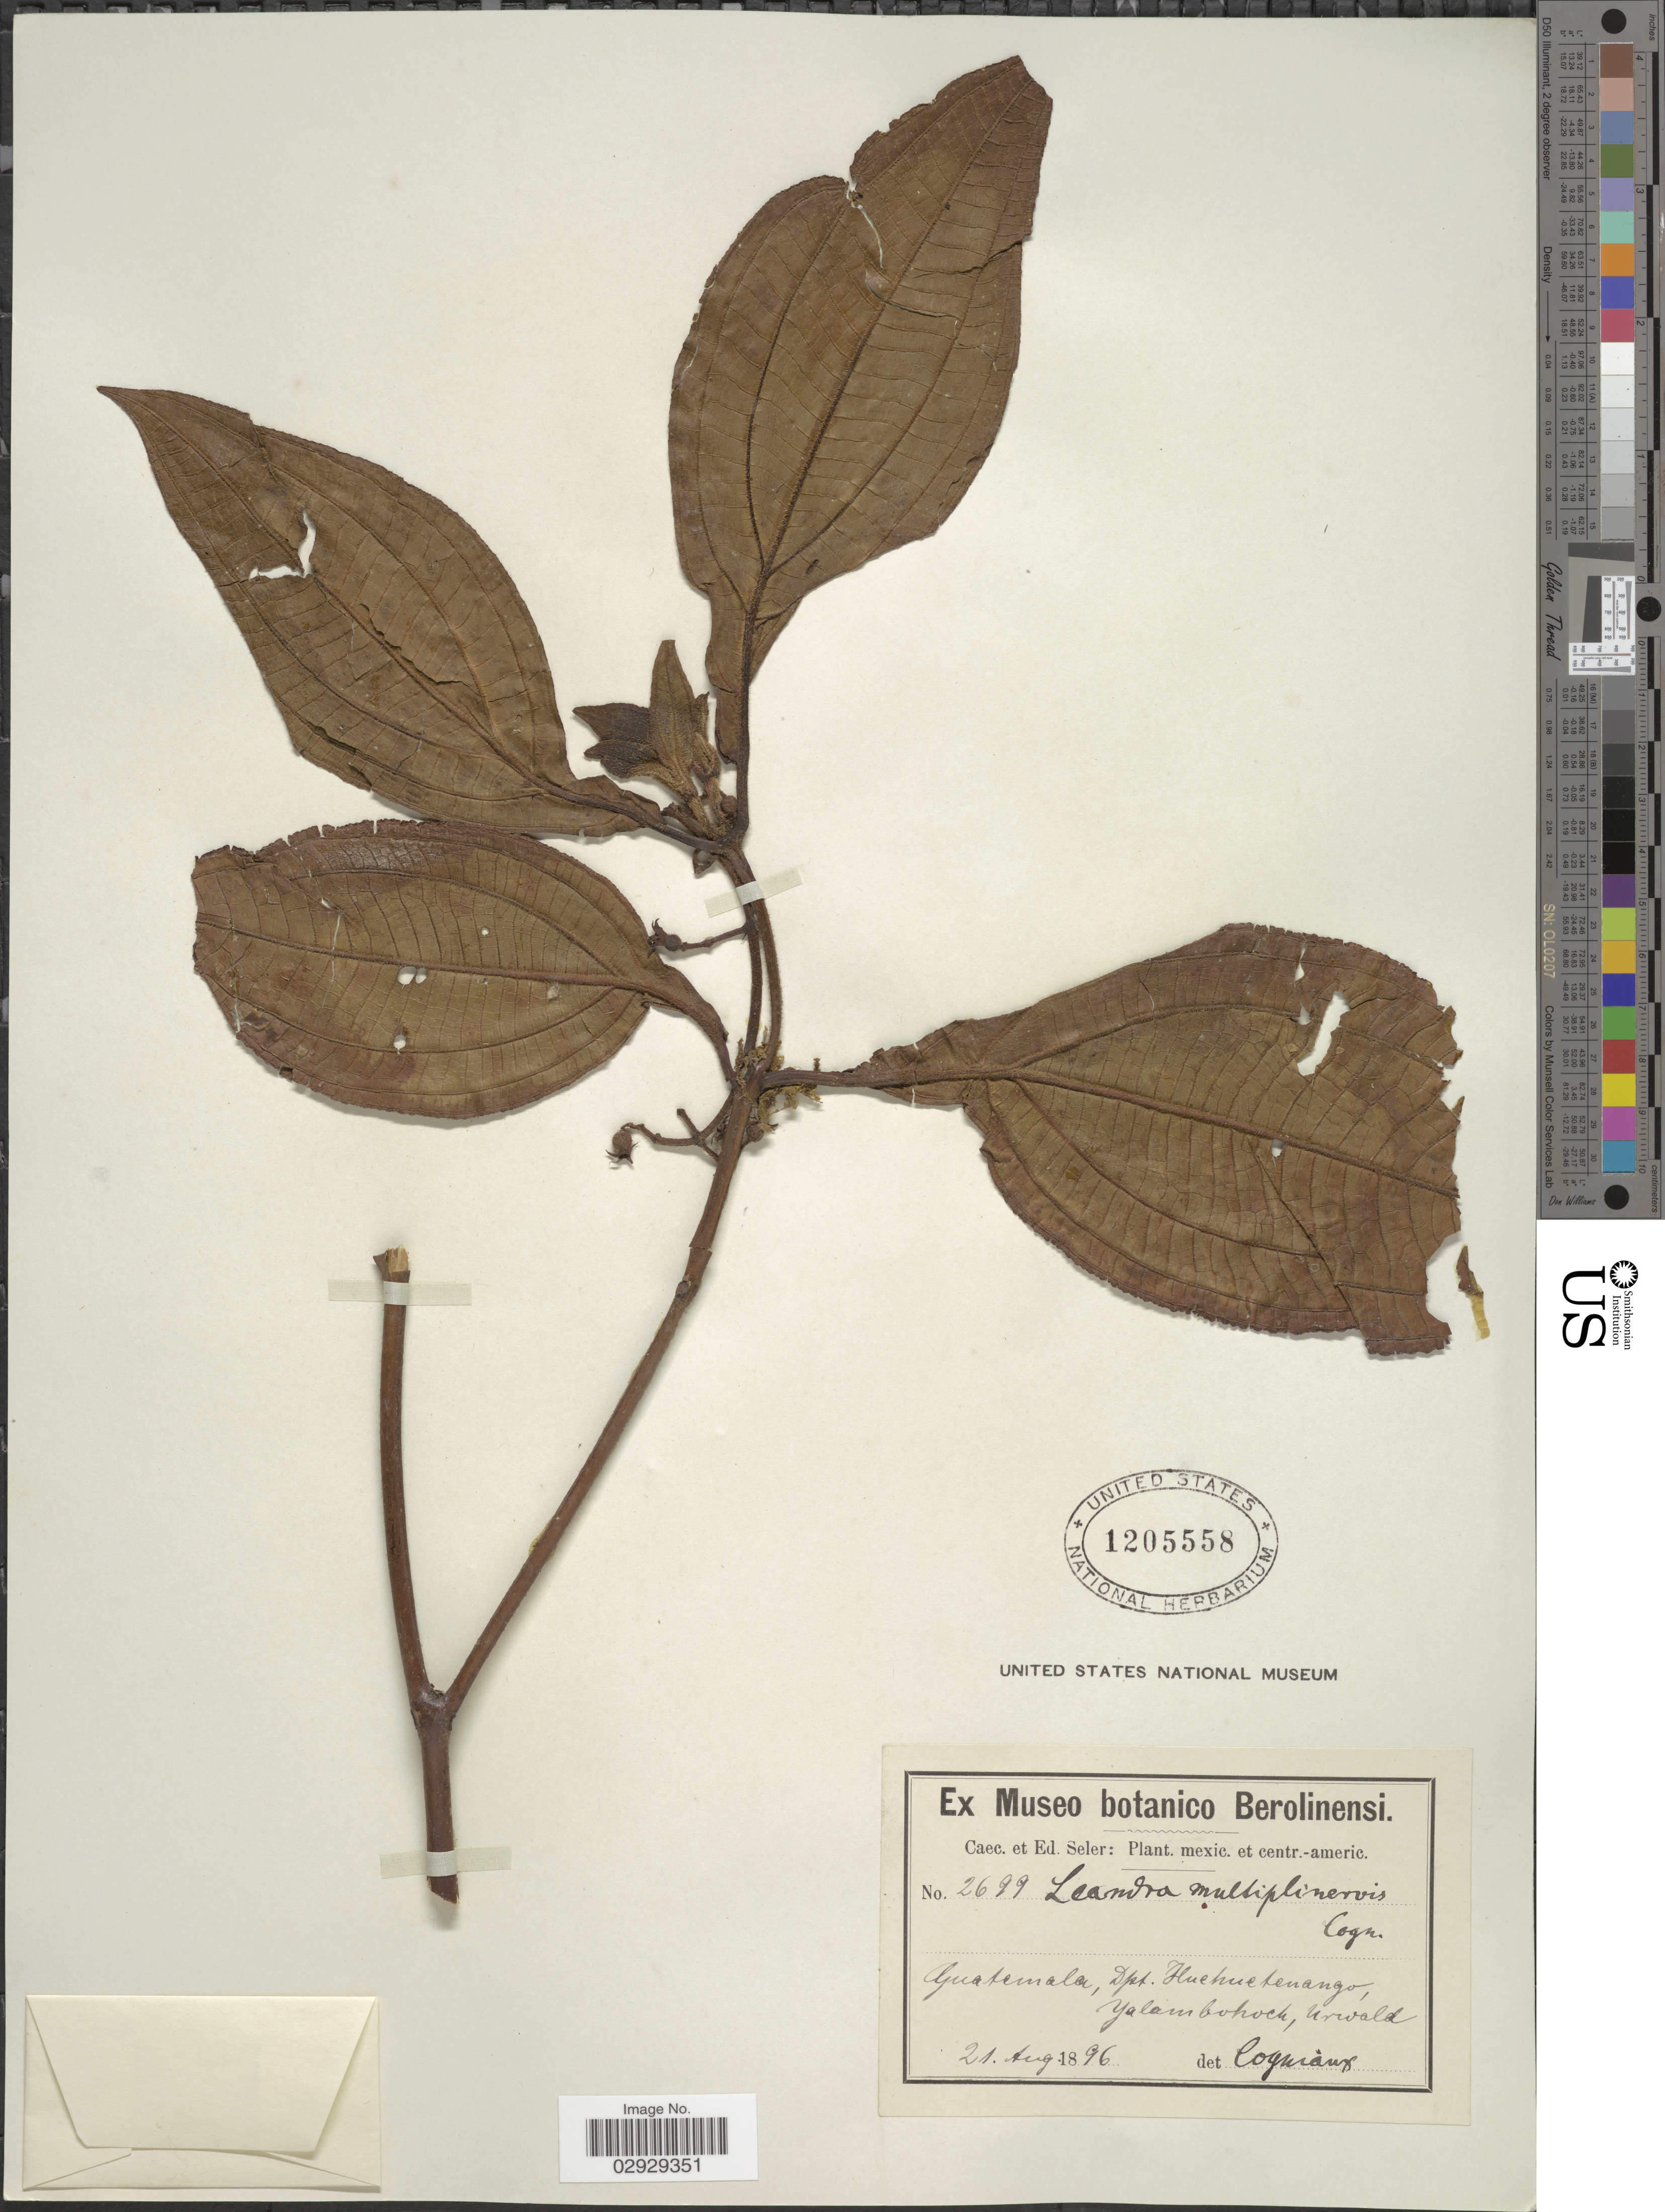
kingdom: Plantae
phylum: Tracheophyta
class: Magnoliopsida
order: Myrtales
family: Melastomataceae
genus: Leandra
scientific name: Leandra multiplinervis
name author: (Naudin) Cogn.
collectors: C. Seler & E. G. Seler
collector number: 2699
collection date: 1896-08-21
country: Guatemala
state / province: Huehuetenango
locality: Dpt. Huehuetenango, Yalambohoch, Urwald.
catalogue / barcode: US 1205558